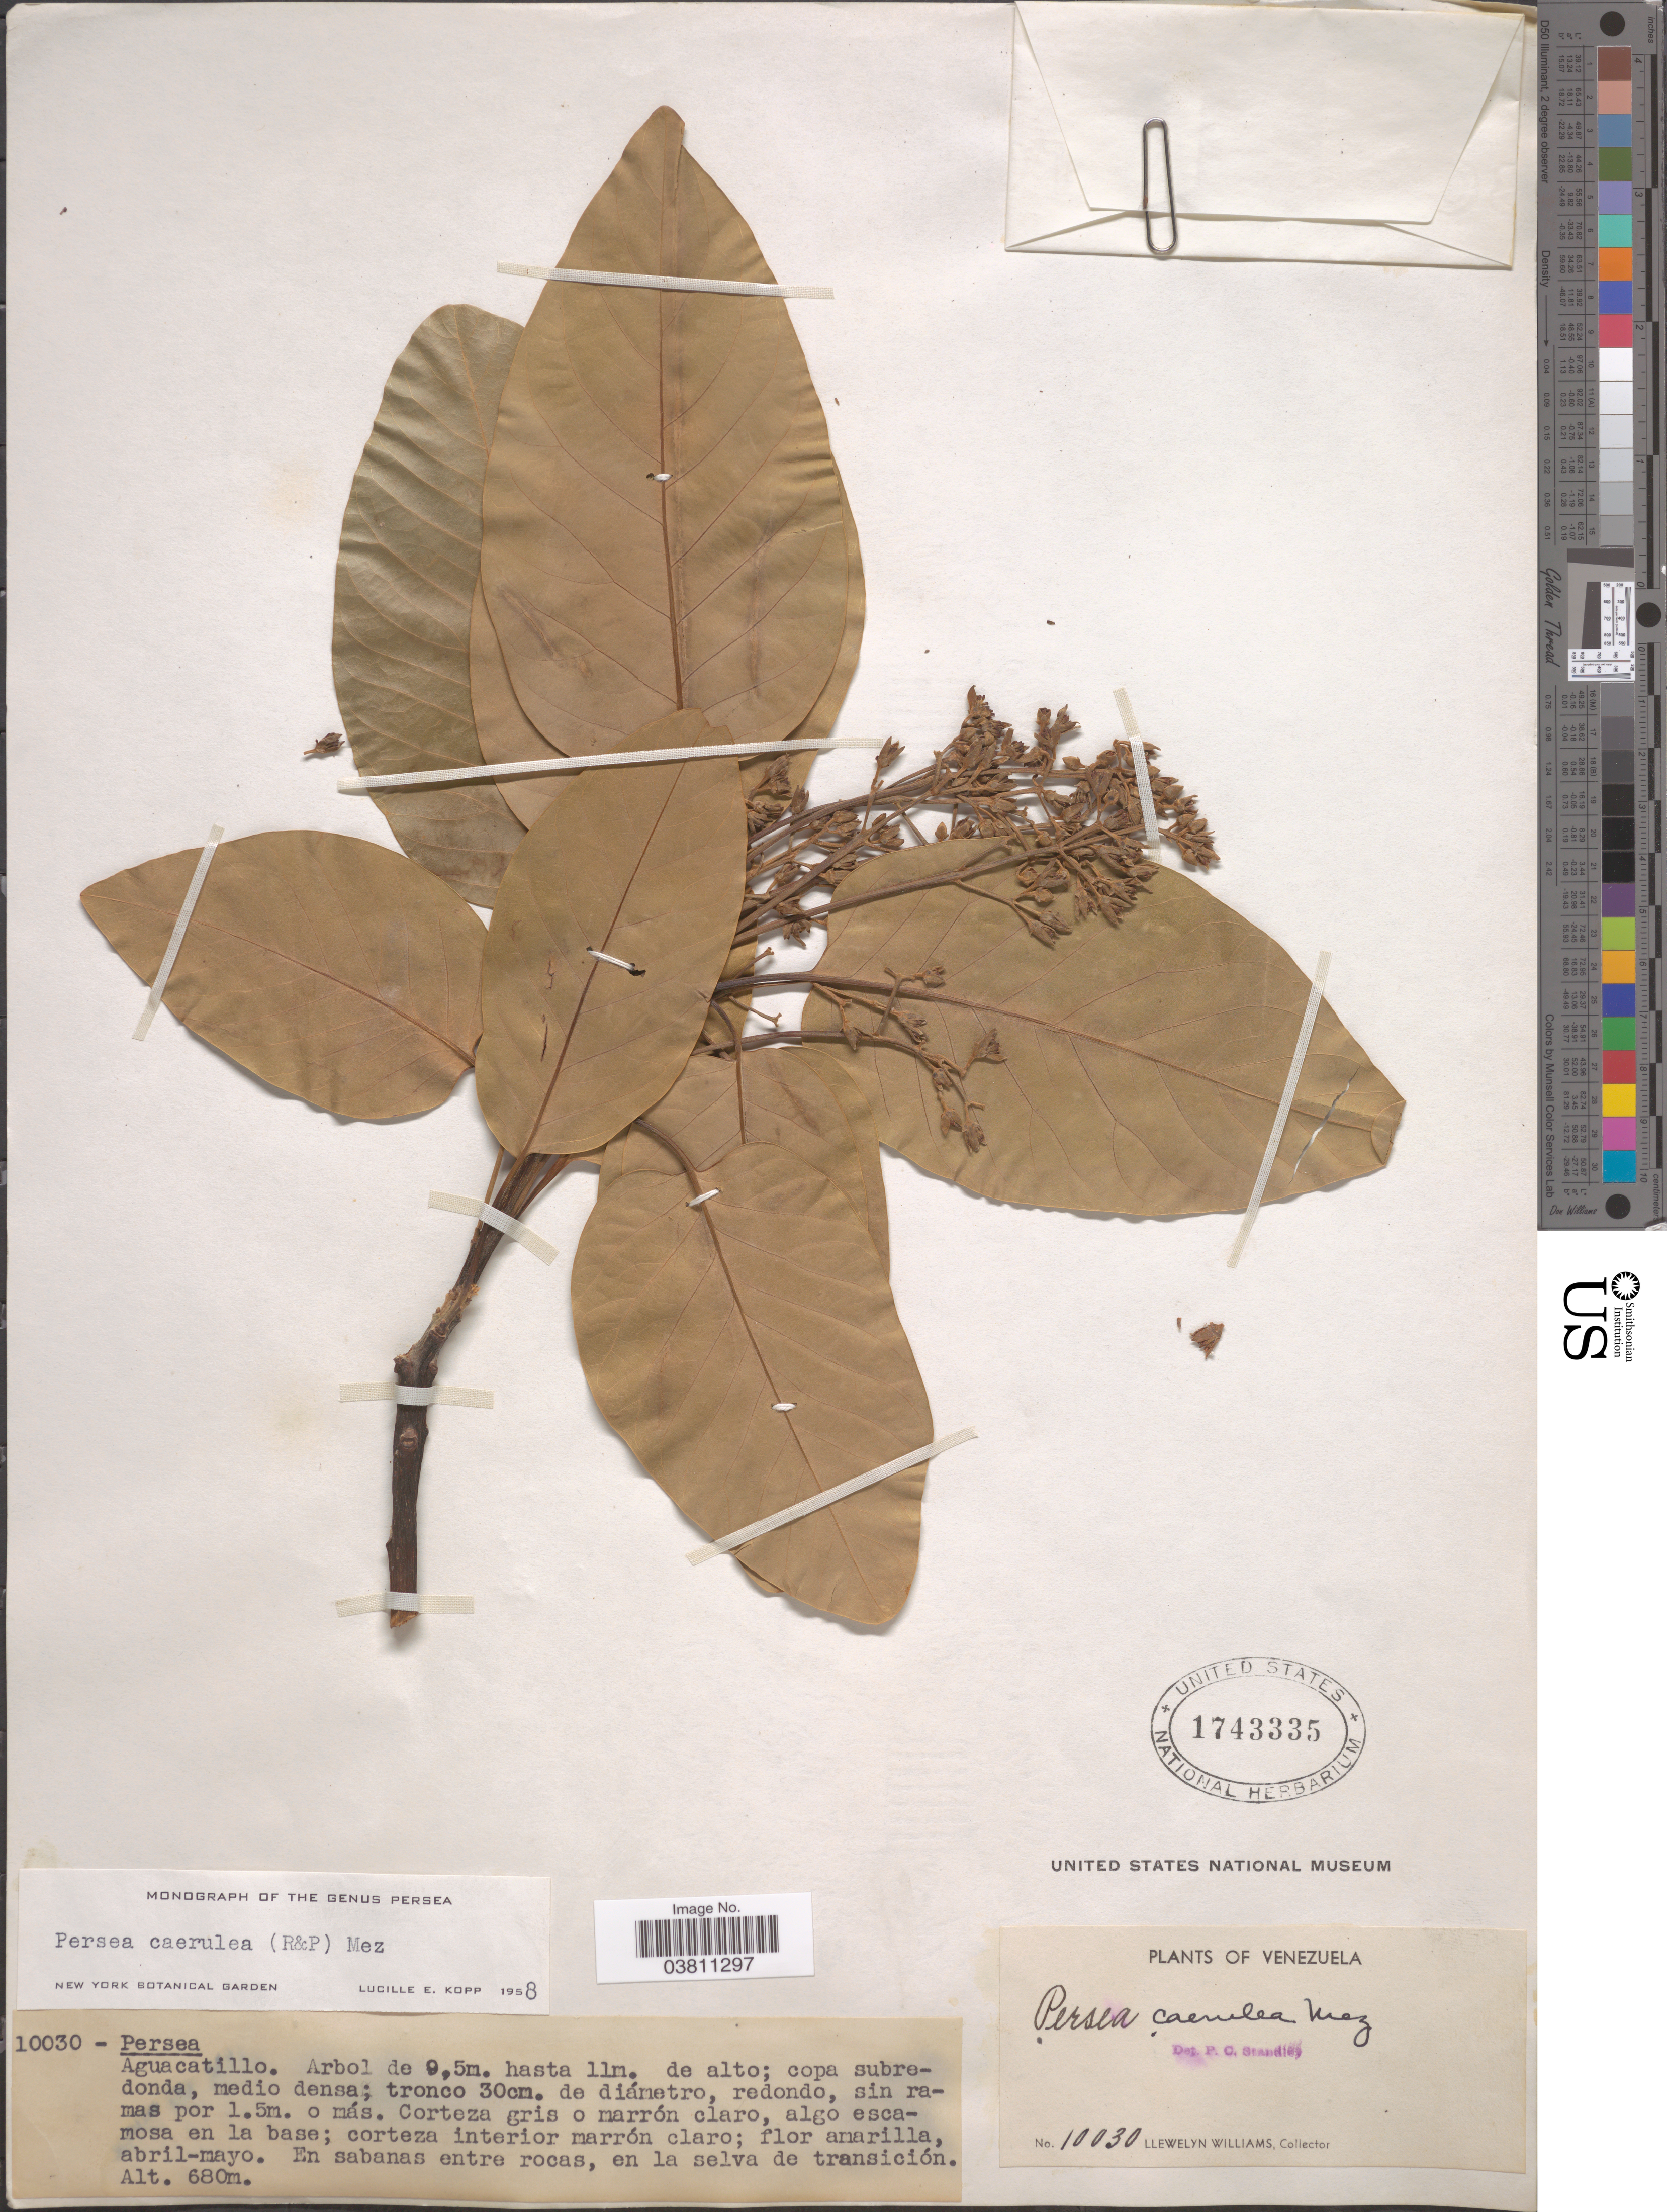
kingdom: Plantae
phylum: Tracheophyta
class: Magnoliopsida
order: Laurales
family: Lauraceae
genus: Persea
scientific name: Persea caerulea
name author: (Ruiz & Pav.) Mez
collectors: Ll. Williams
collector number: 10030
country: Venezuela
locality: En sabanas entre rocas, en la selva de transición.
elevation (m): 680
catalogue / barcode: US 1743335